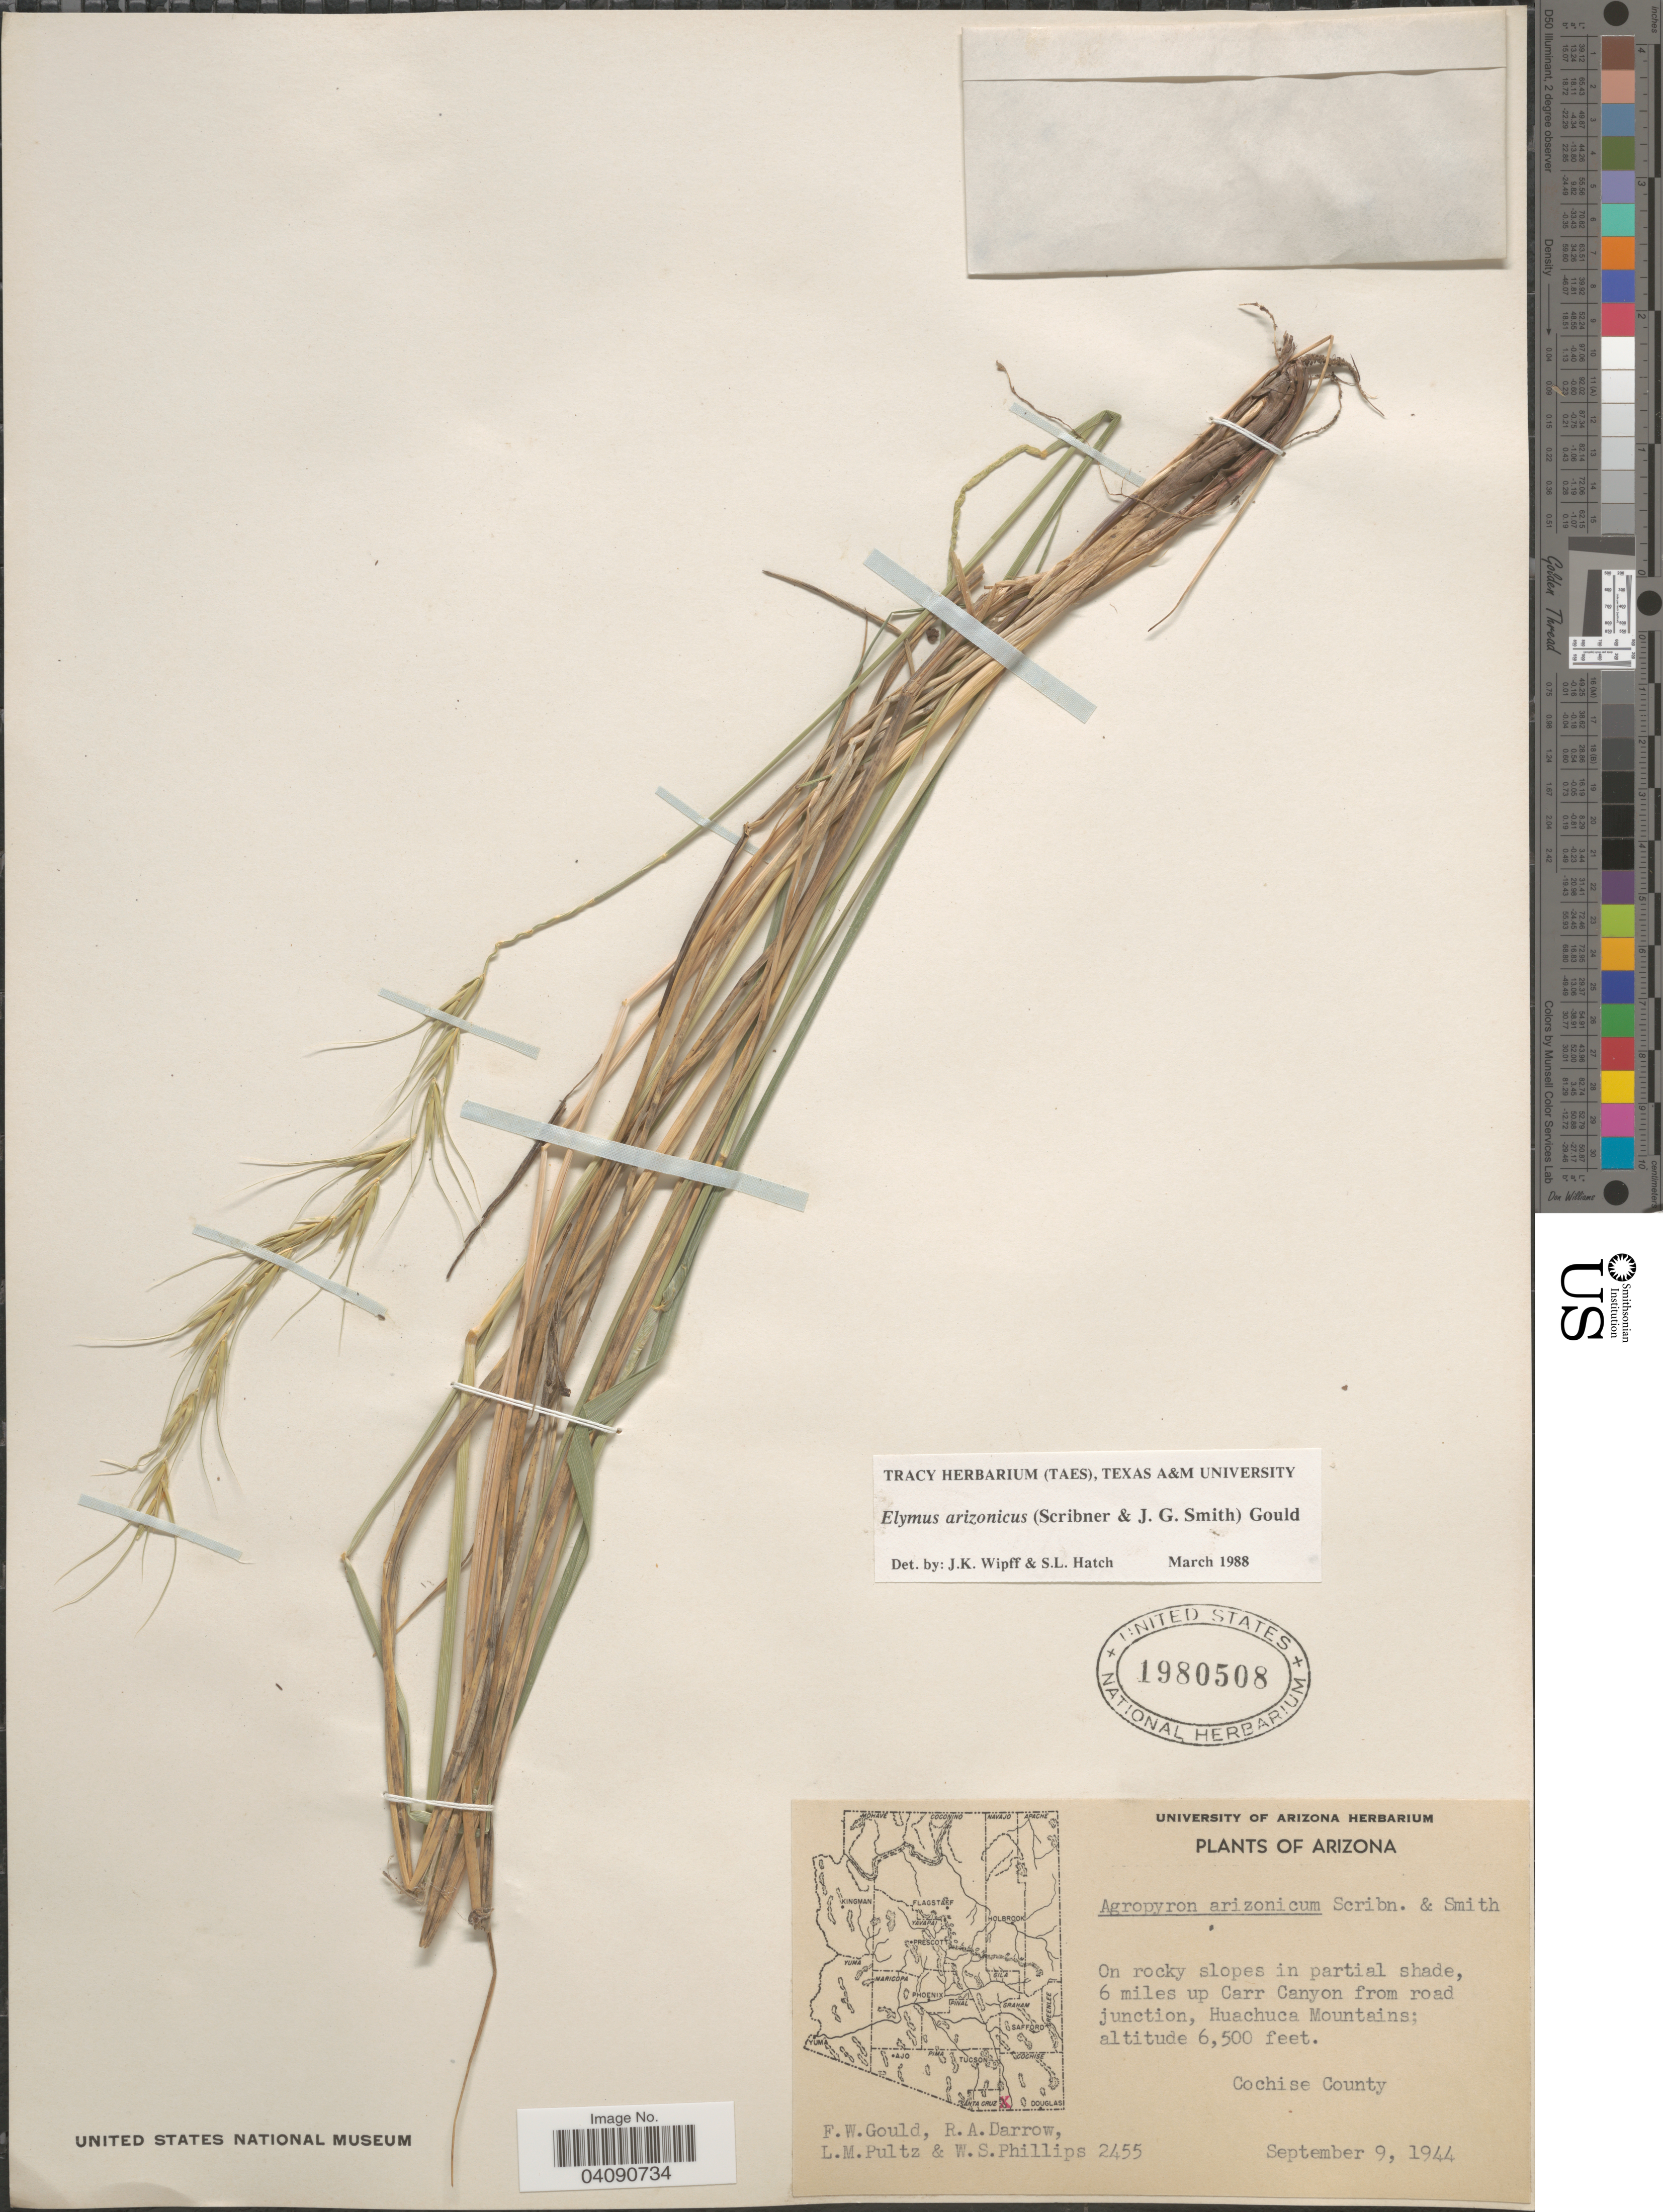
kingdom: Plantae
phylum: Tracheophyta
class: Liliopsida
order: Poales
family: Poaceae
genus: Elymus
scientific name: Elymus arizonicus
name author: (Scribn. & J.G. Sm.) Gould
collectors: F. W. Gould, R. A. Darrow, L. Pultz & W. S. Phillips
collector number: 2455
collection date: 1944-09-09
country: United States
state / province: Arizona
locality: On rocky slopes in partial shade, 6 miles up Carr Canyon from road junction, Huachuca Mountains; Cochise County.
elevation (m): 1981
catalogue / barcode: US 1980508